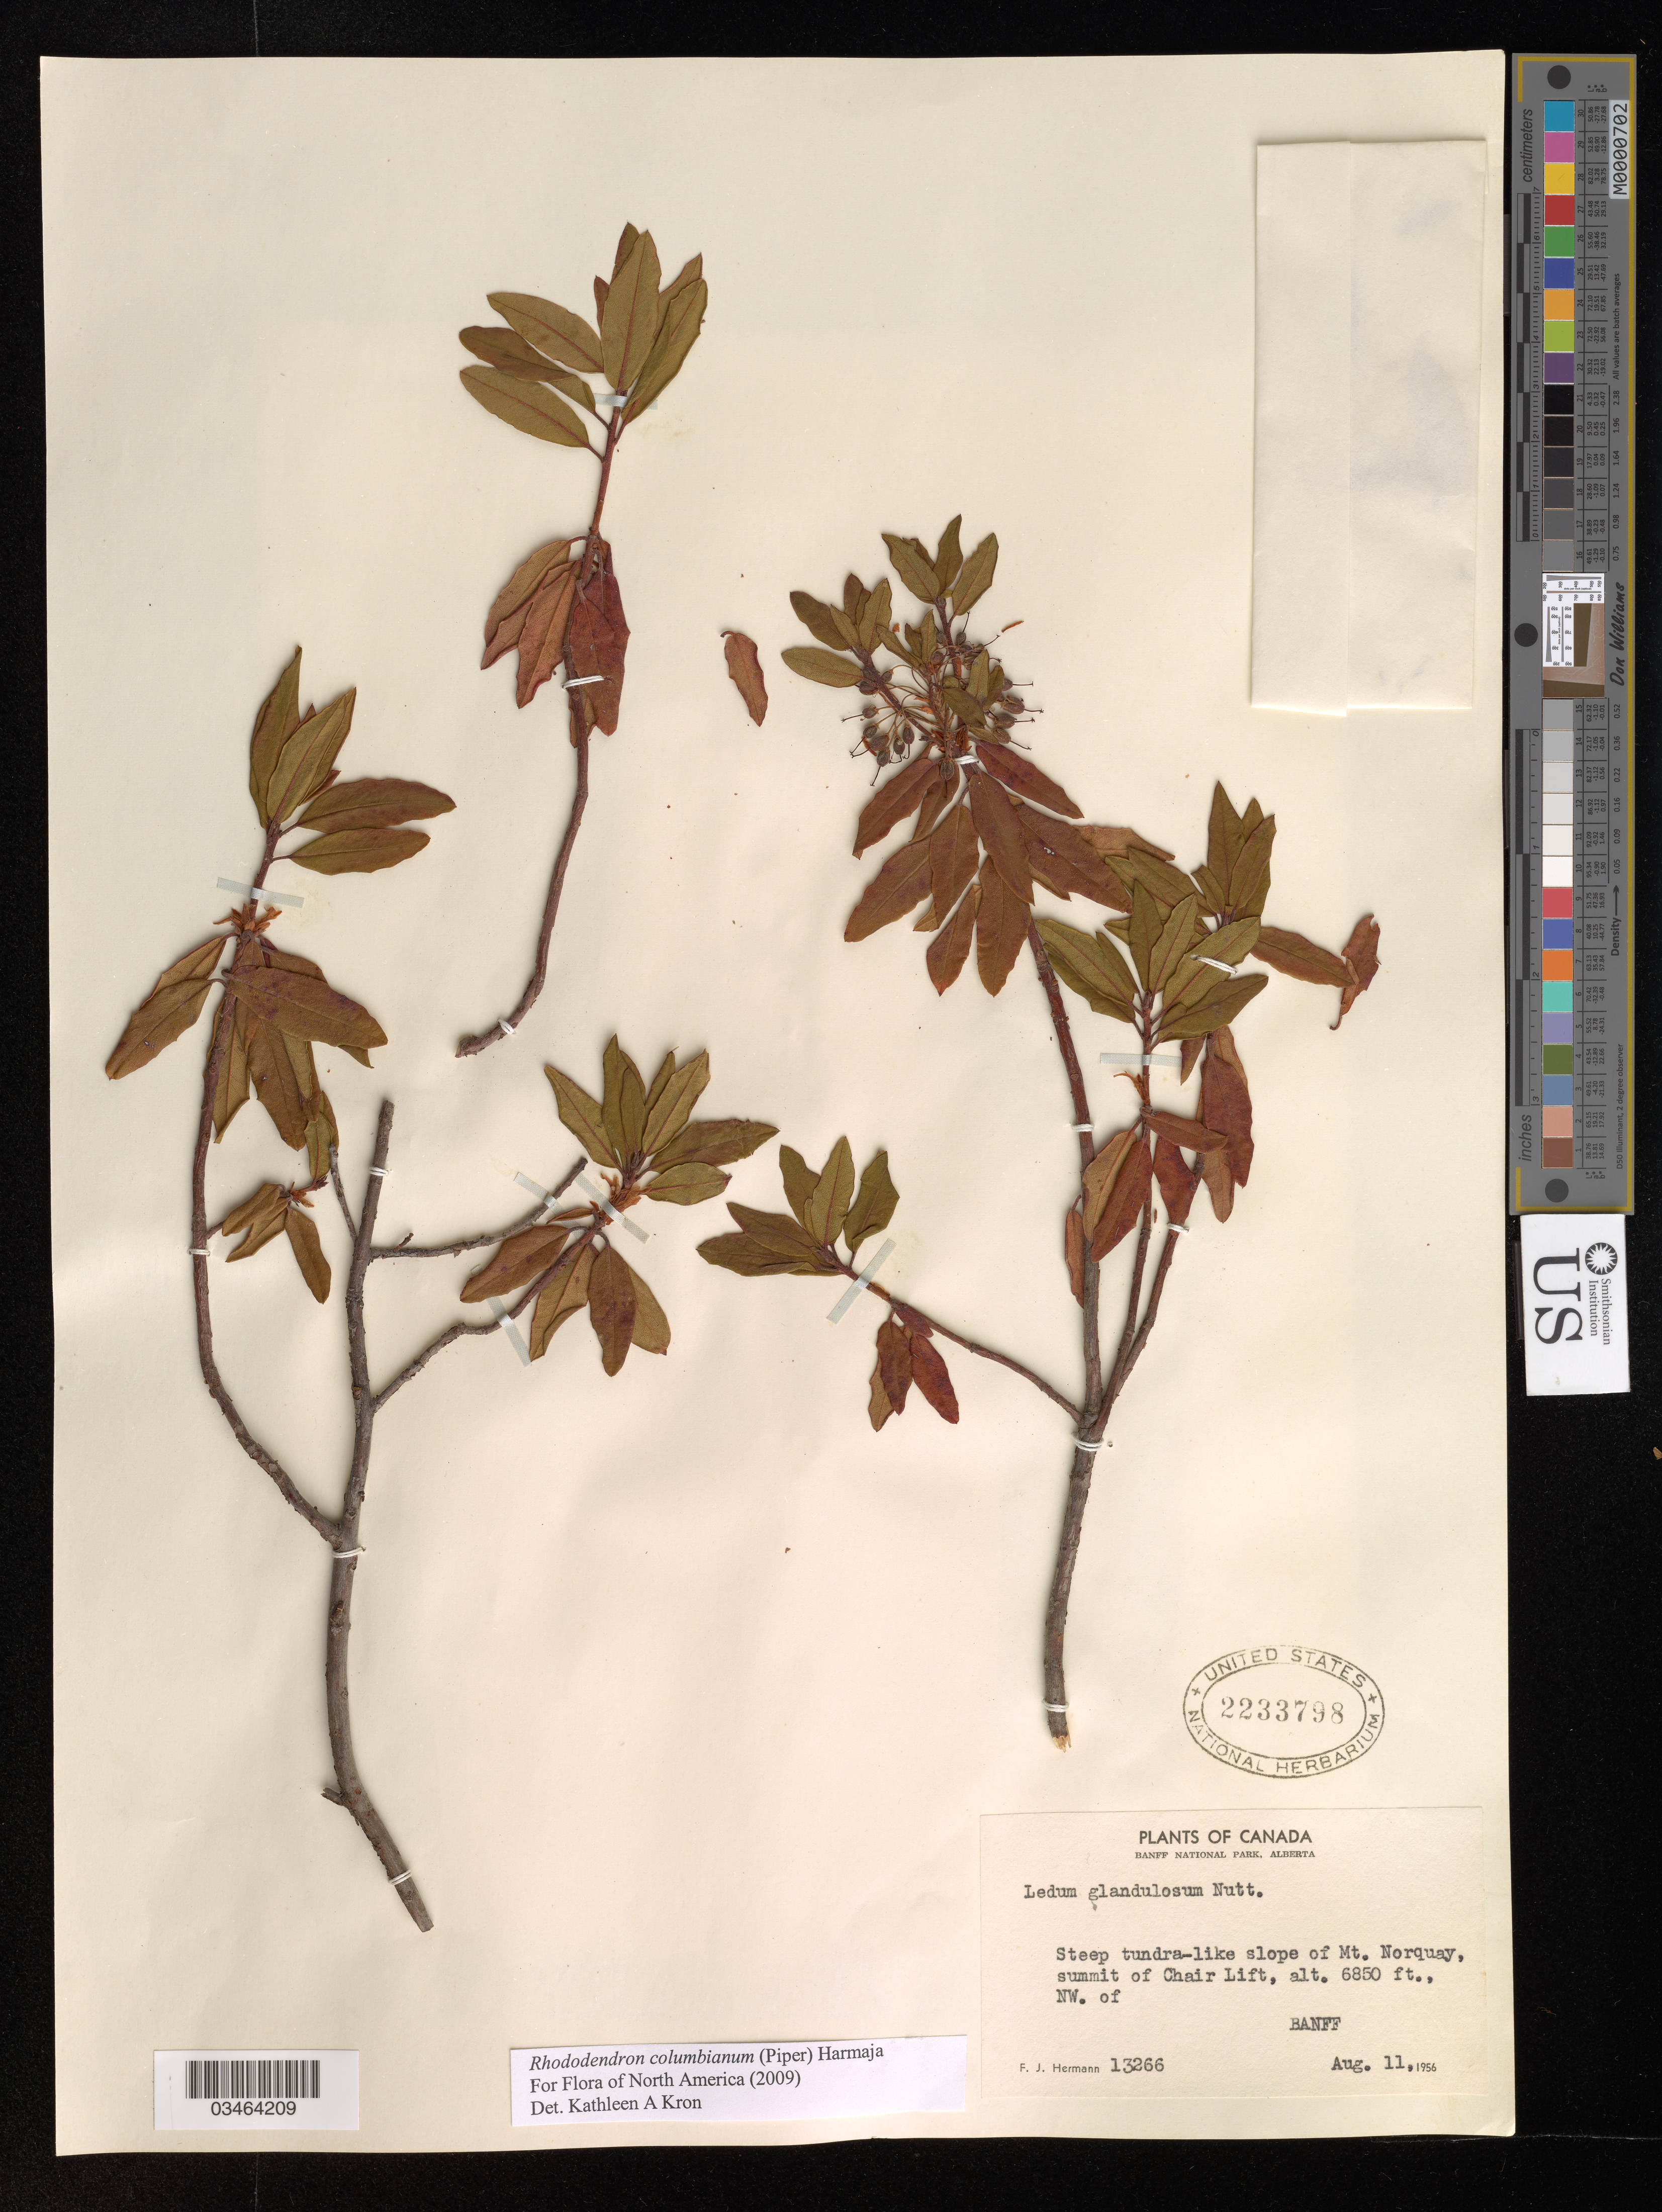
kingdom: Plantae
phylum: Tracheophyta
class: Magnoliopsida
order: Ericales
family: Ericaceae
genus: Rhododendron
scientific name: Rhododendron columbianum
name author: (Piper) Harmaja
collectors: F. J. Hermann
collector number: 13266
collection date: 1956-08-11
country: Canada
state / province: Alberta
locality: Banff National Park. Steep tundra-like slope of Mt. Norquay, summit of Chair Lift, NW. of Banff.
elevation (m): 2088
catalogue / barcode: US 2233798